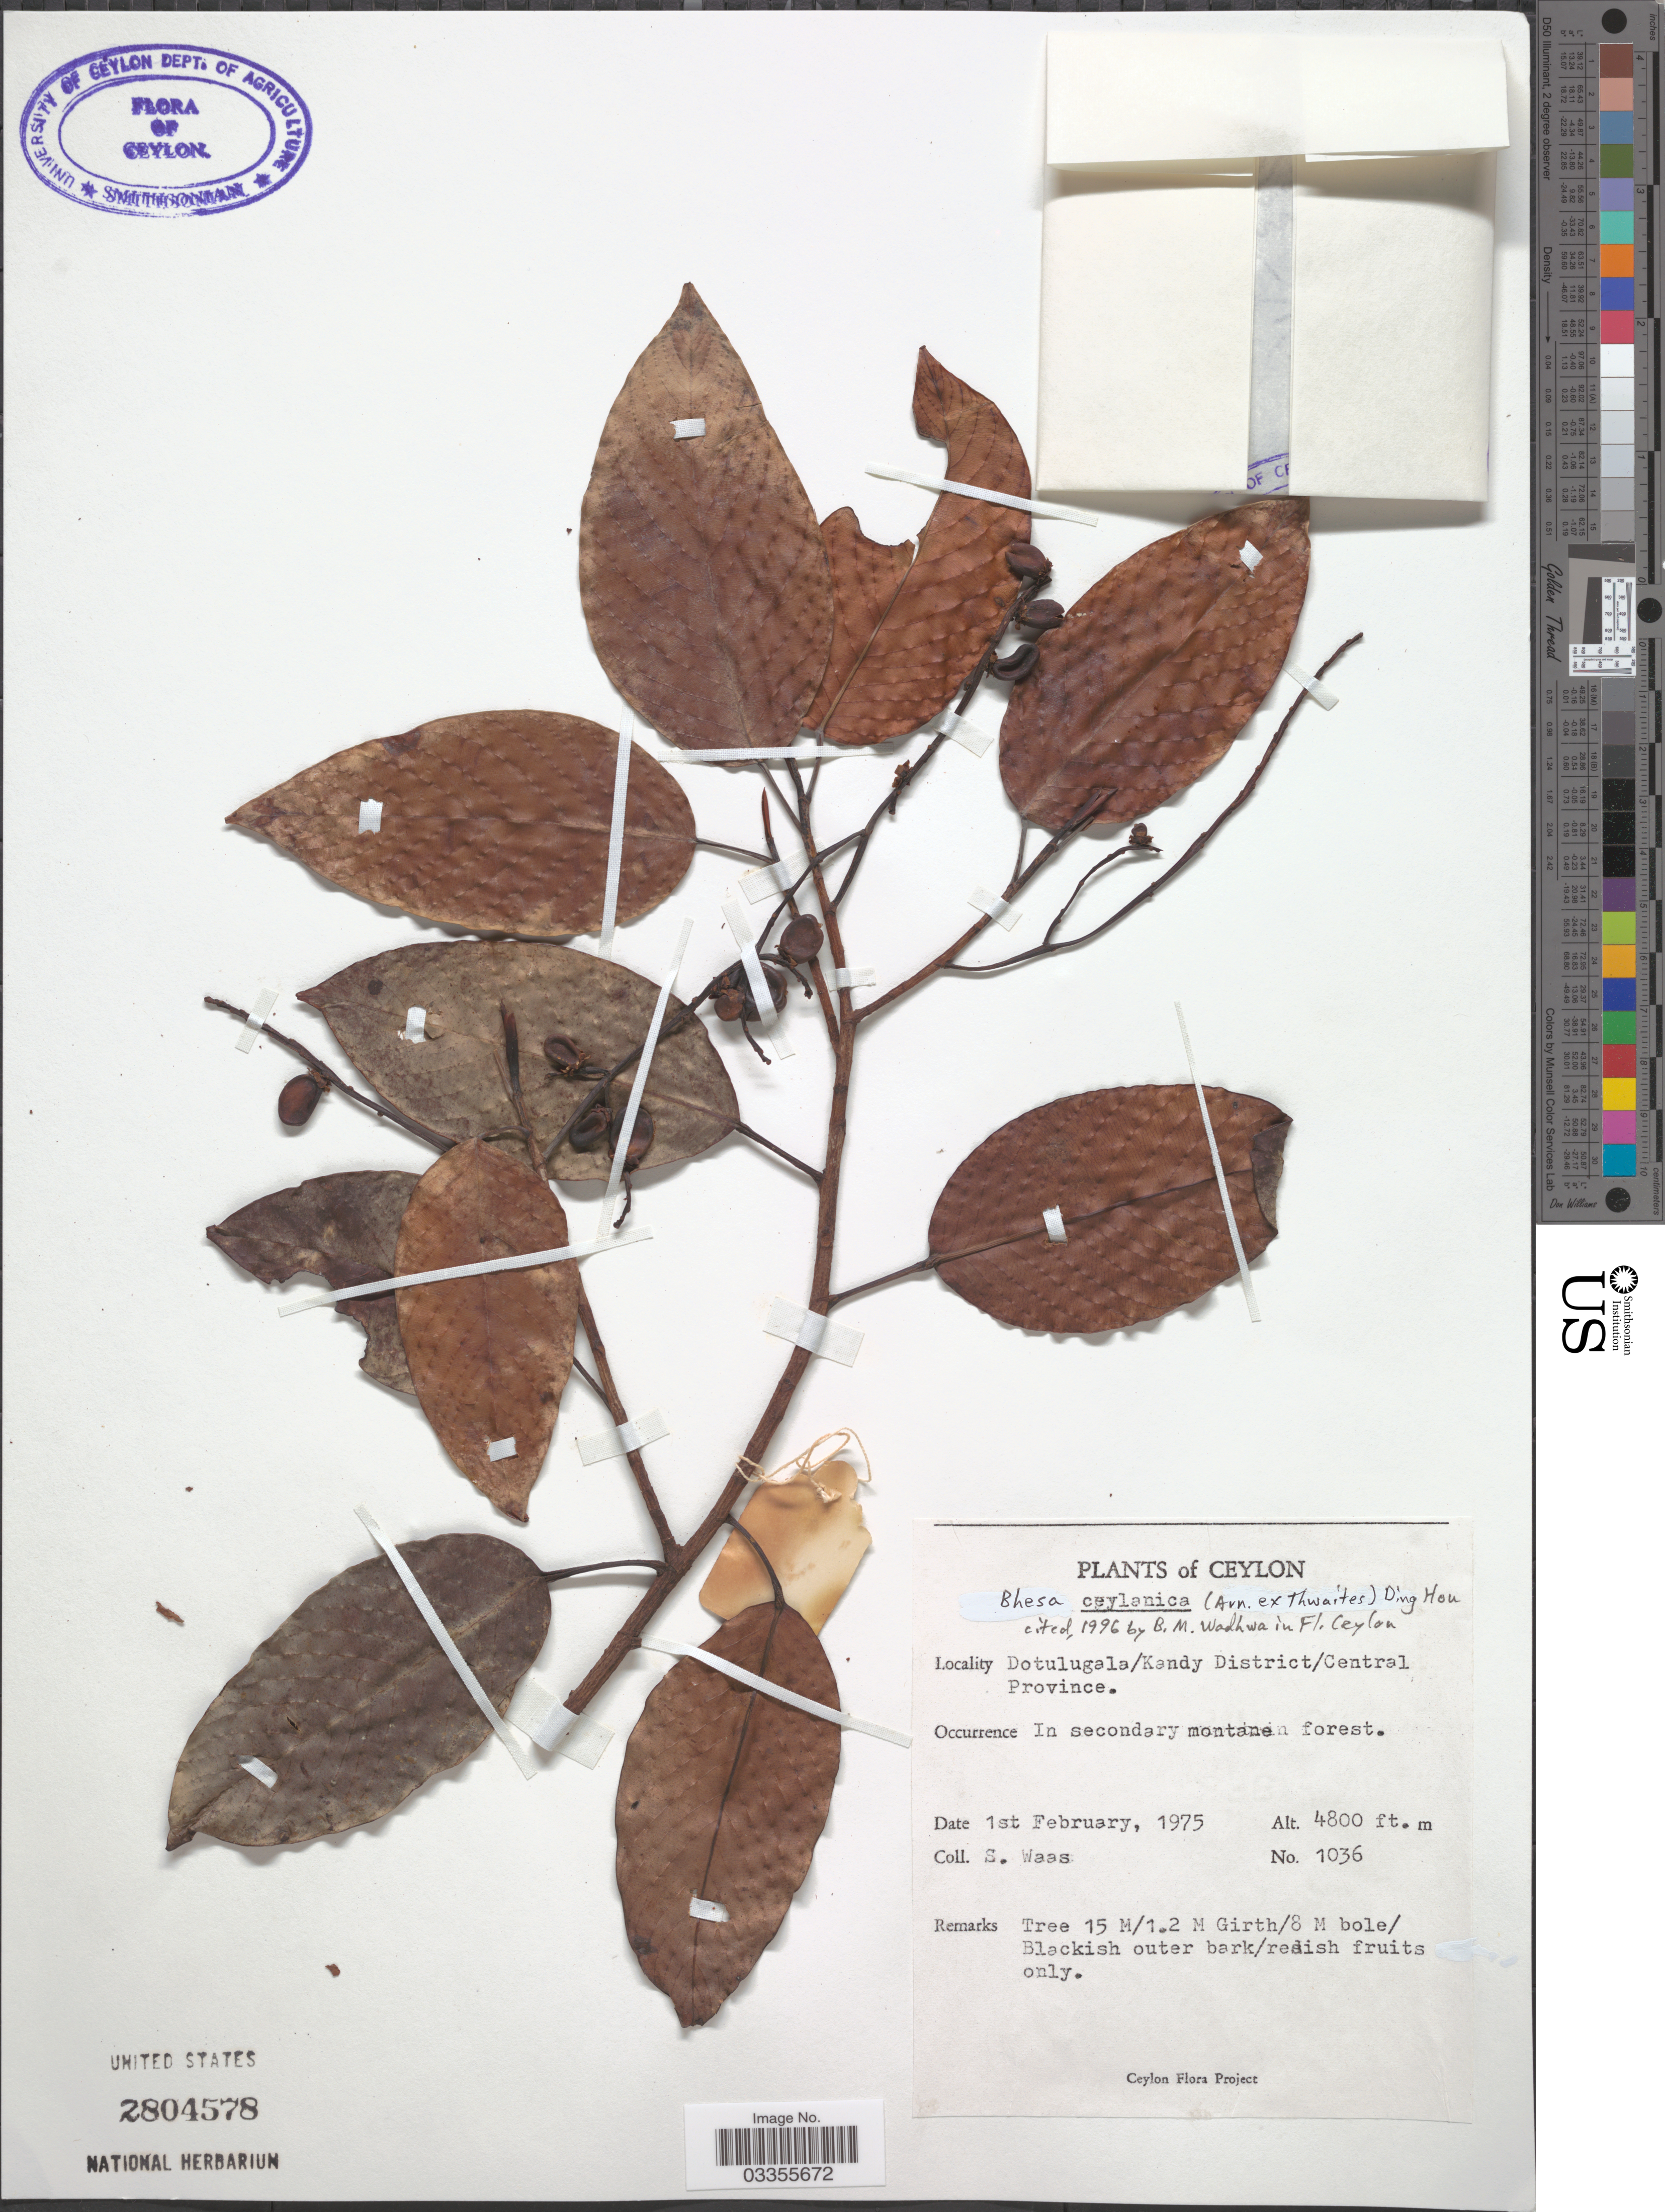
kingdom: Plantae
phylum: Tracheophyta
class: Magnoliopsida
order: Malpighiales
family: Centroplacaceae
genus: Bhesa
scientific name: Bhesa ceylanica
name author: (Arn. ex Thwaites) Ding Hou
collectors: S. Waas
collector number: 1036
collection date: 1975-02-01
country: Sri Lanka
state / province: Central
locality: Ceylon. Dotulugala/Kandy District.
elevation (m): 1463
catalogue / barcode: US 2804578